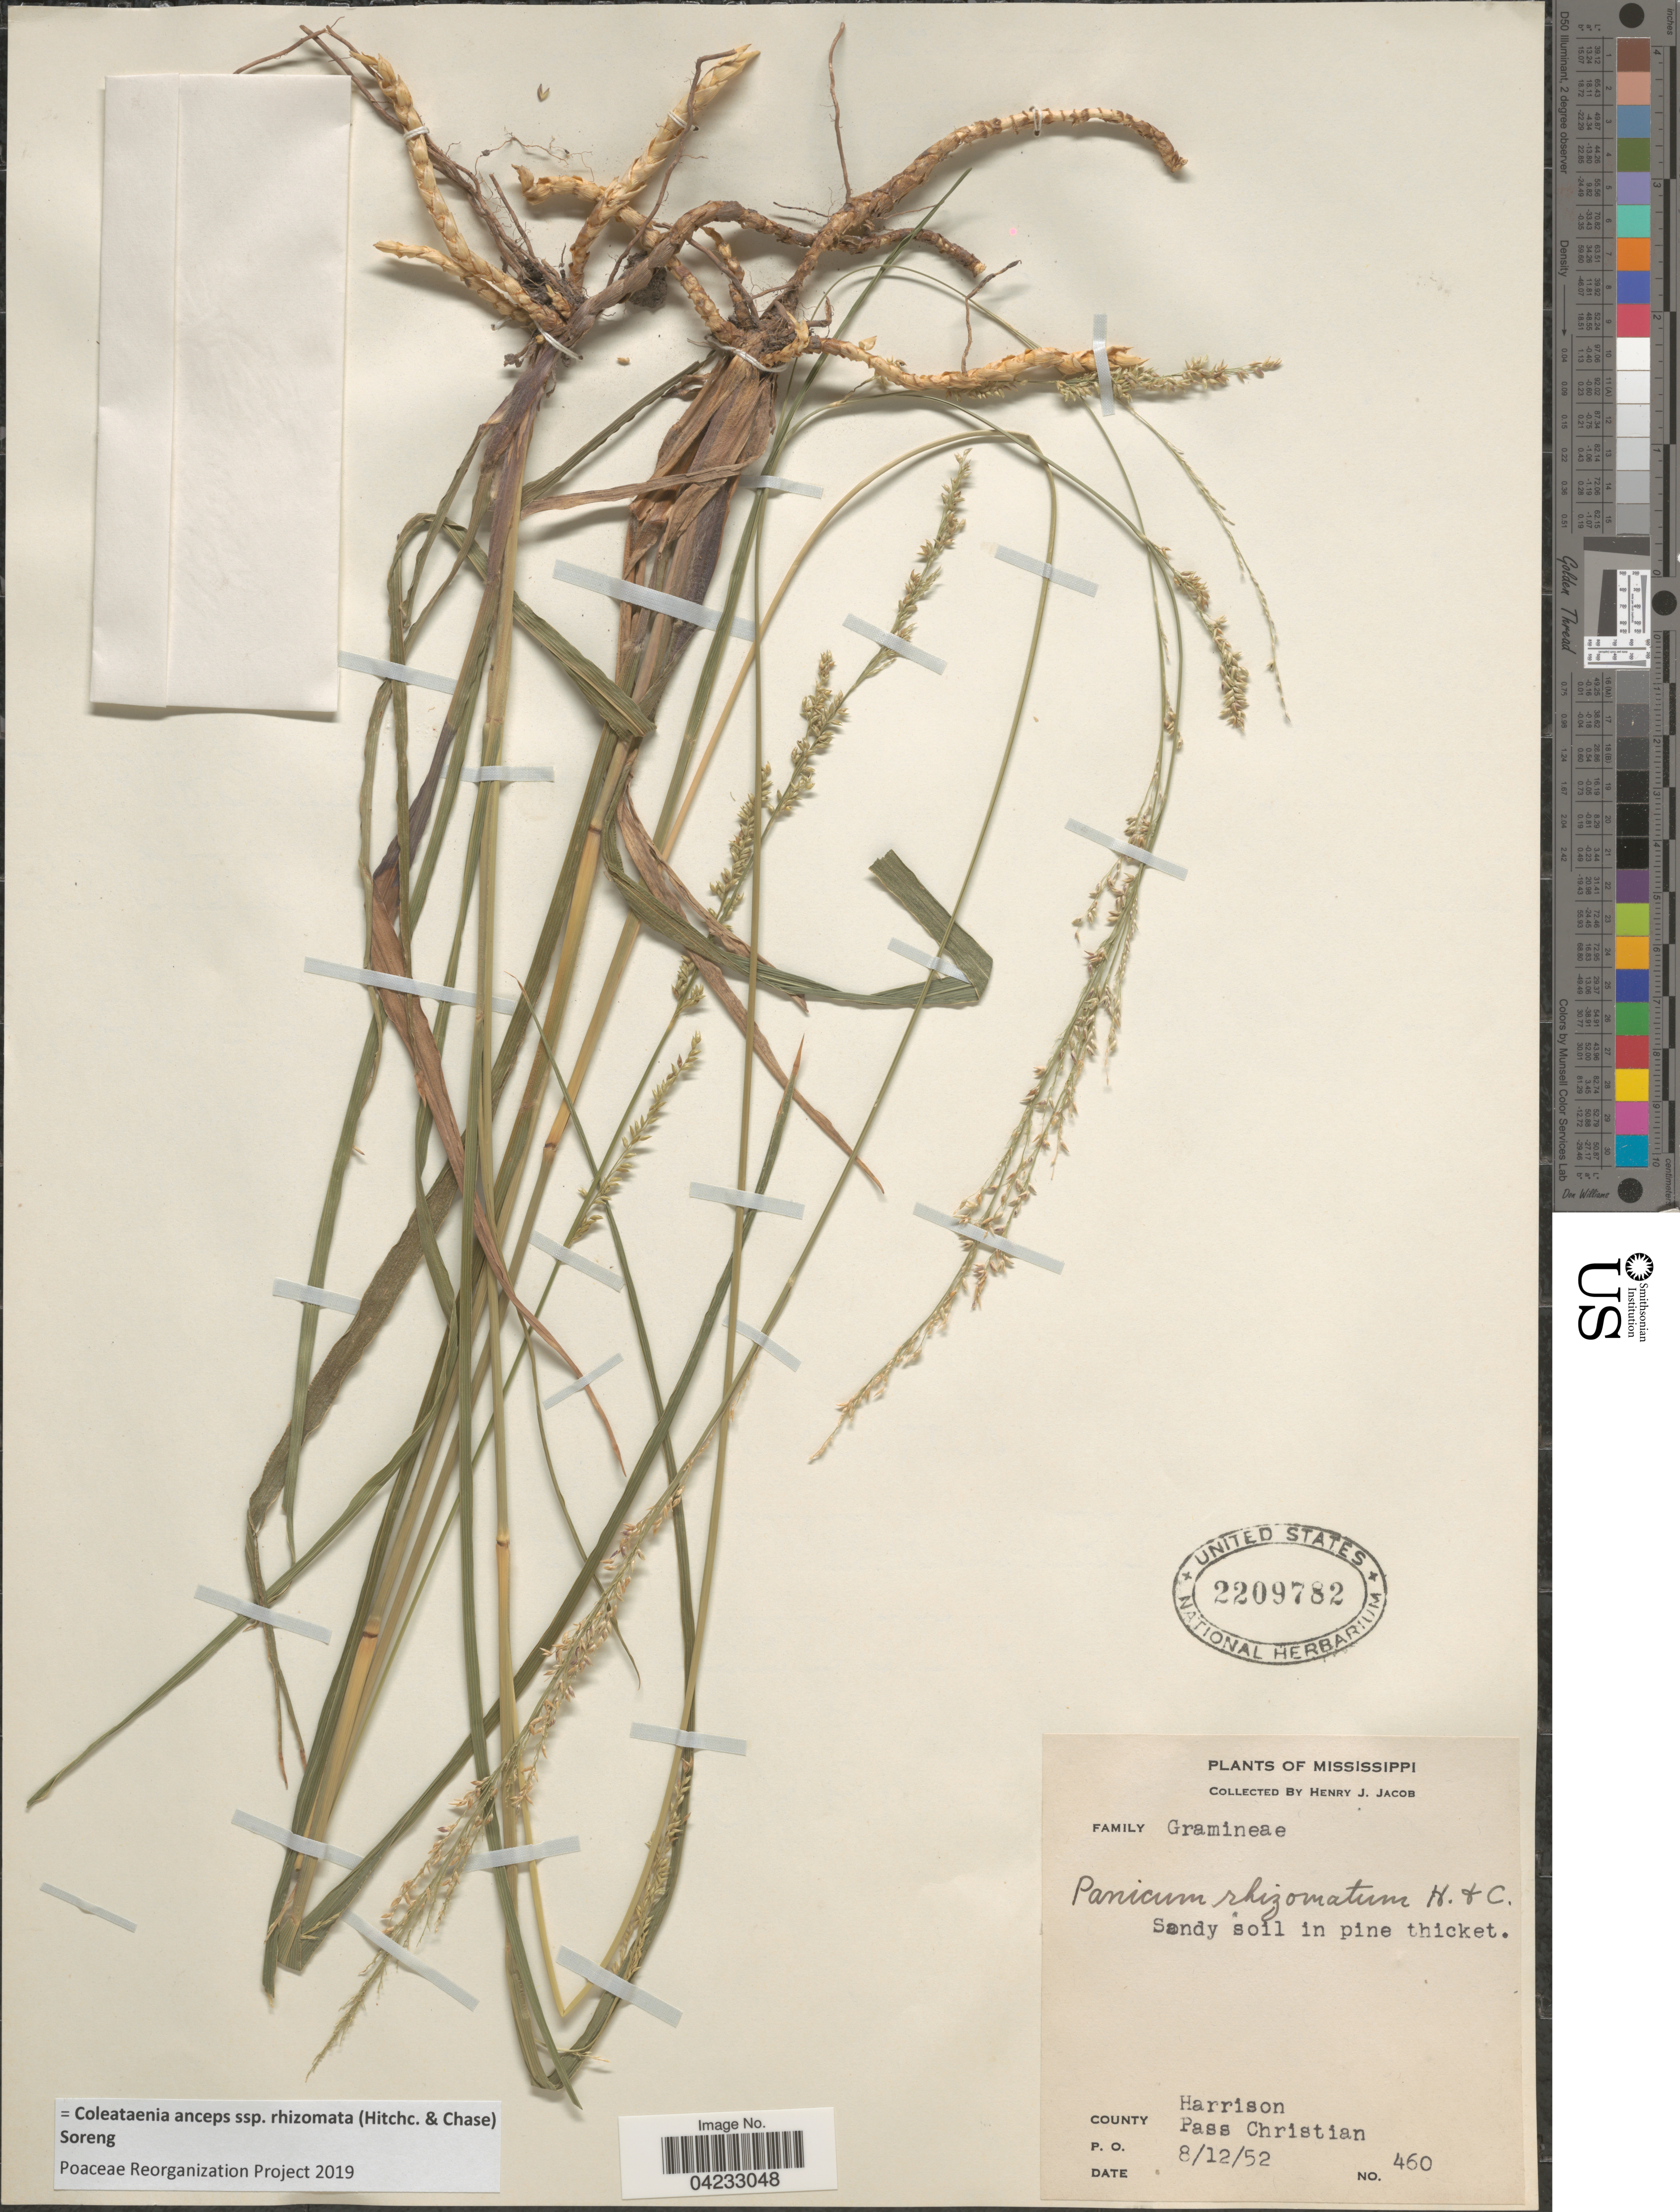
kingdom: Plantae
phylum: Tracheophyta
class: Liliopsida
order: Poales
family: Poaceae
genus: Coleataenia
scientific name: Coleataenia anceps subsp. rhizomata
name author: (Hitchc. & Chase) Soreng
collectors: H. Jacob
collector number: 460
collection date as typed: Transcribed d/m/y: 12/8/52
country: United States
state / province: Mississippi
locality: County Harrison. P. O. Pass Christian.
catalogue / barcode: US 2209782